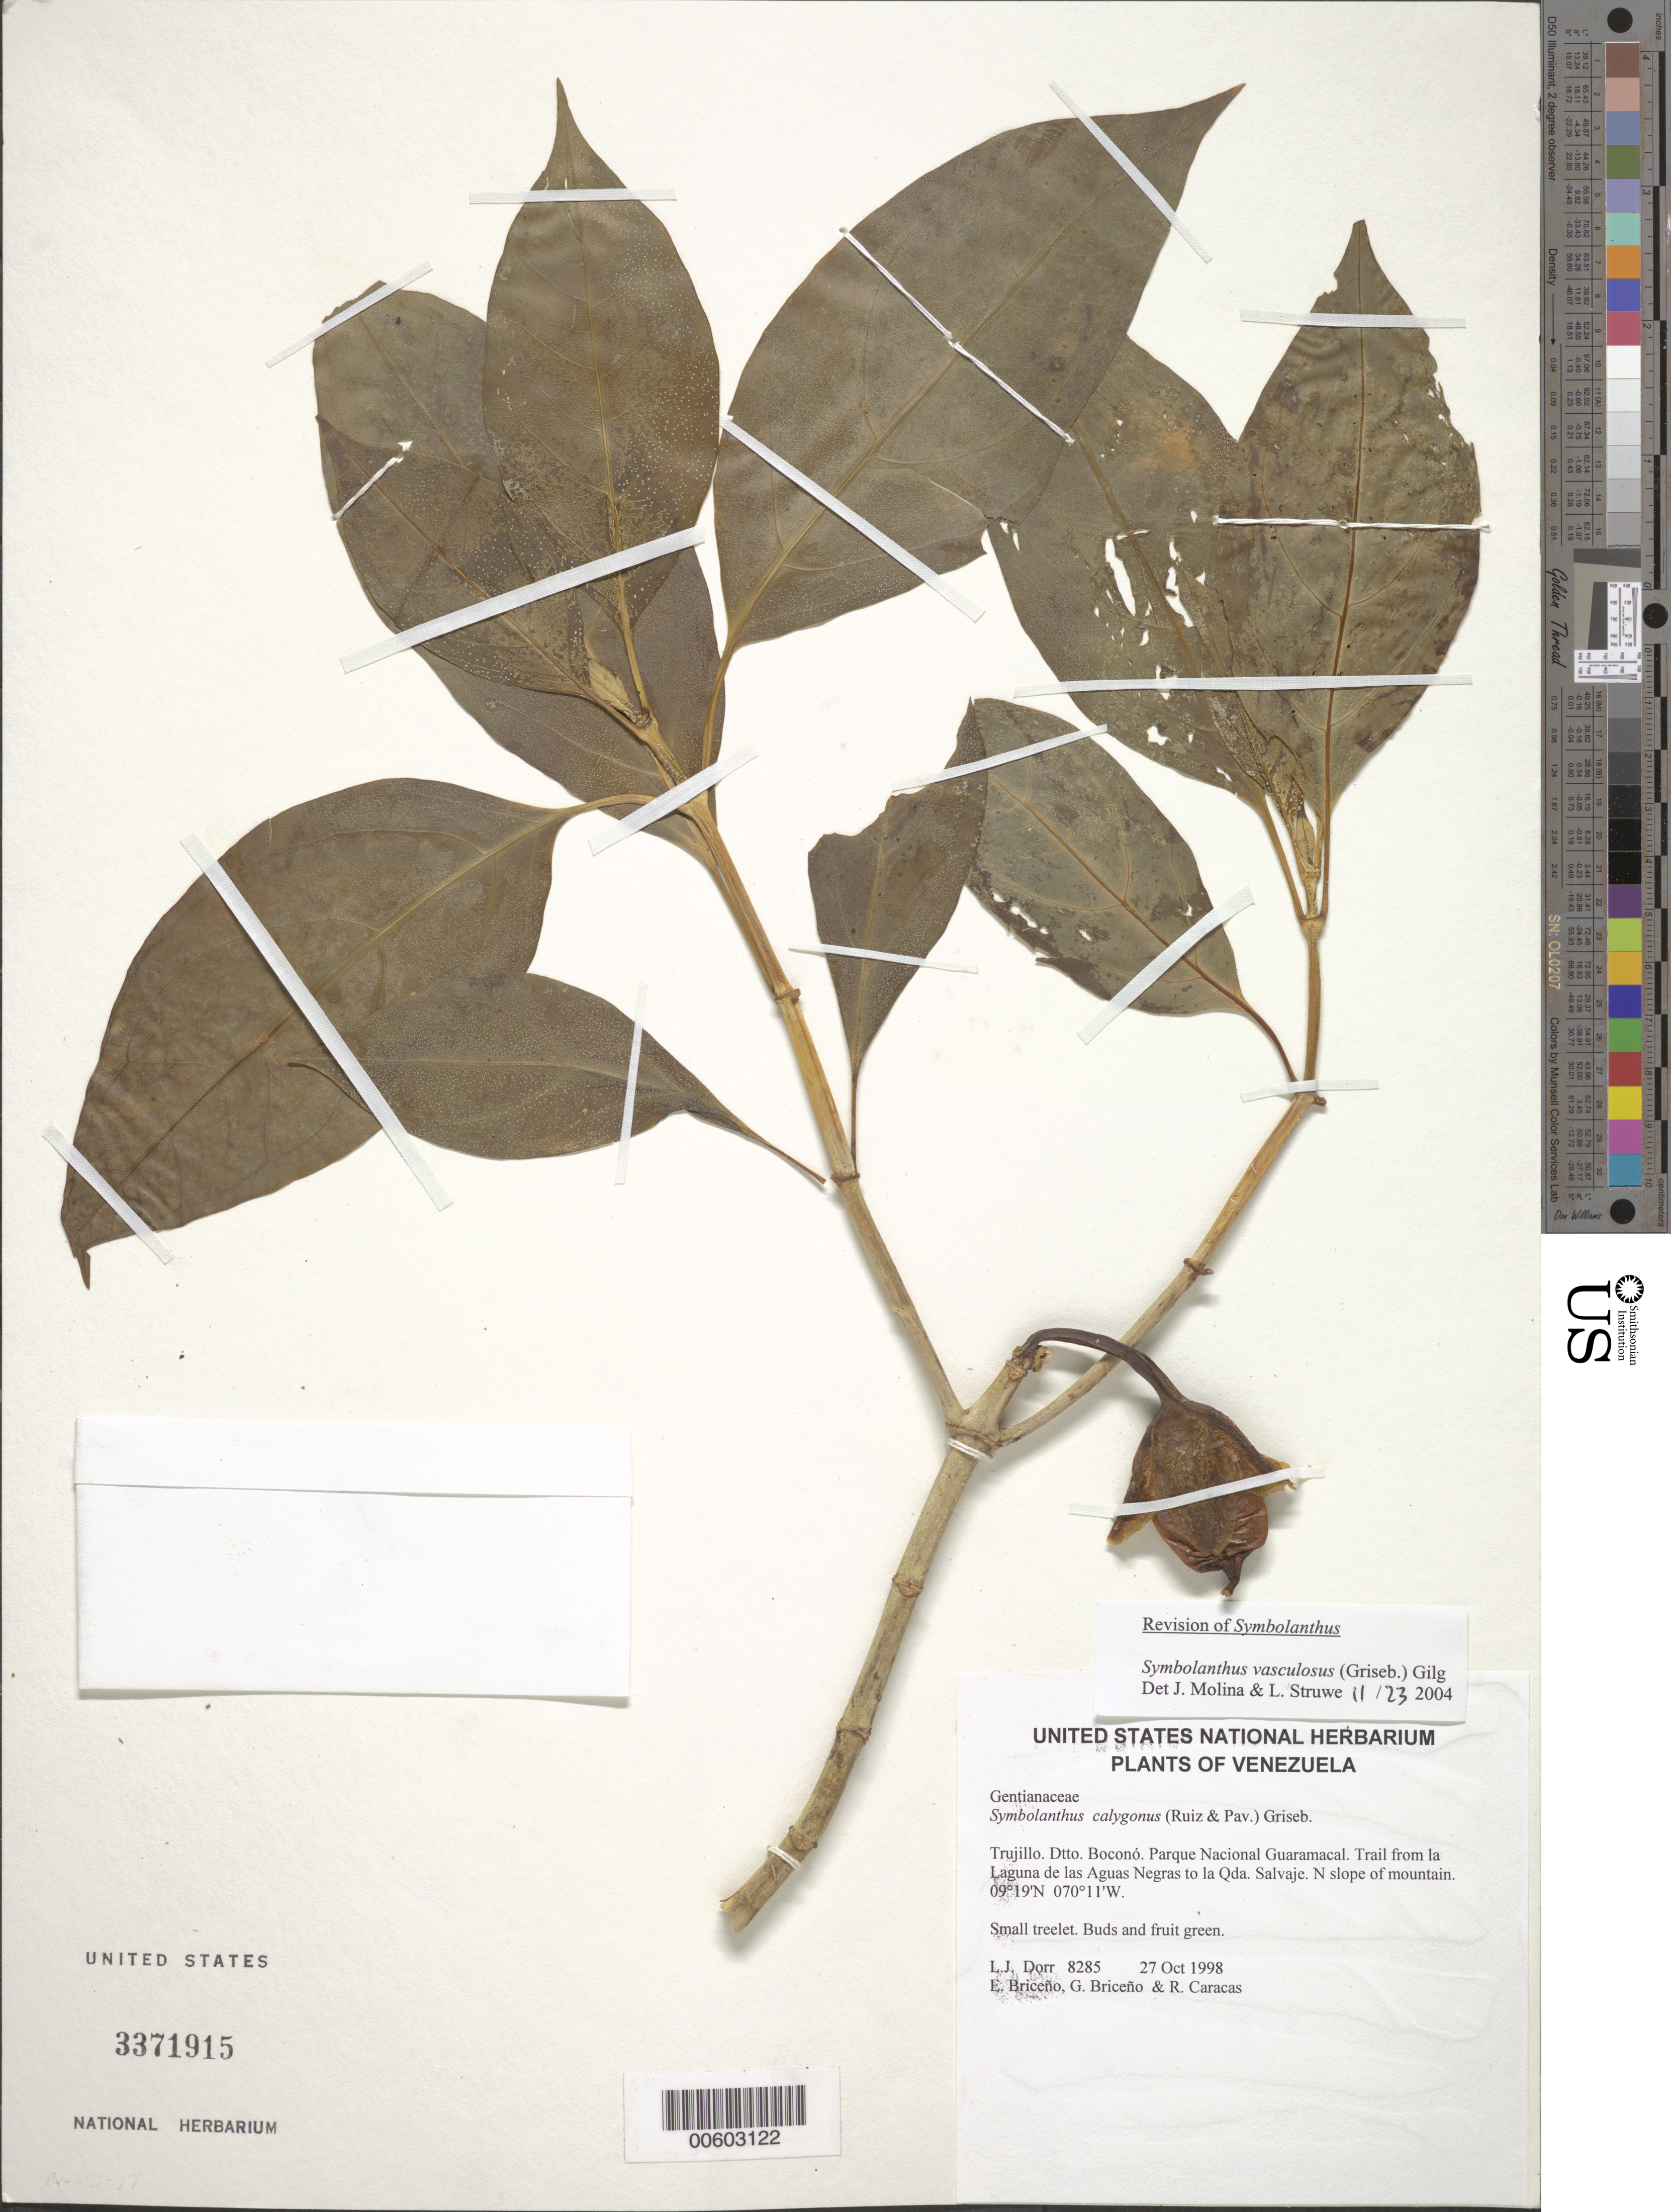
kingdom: Plantae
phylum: Tracheophyta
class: Magnoliopsida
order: Gentianales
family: Gentianaceae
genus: Symbolanthus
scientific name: Symbolanthus vasculosus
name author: (Griseb.) Gilg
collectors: L. J. Dorr, E. Briceño, G. Briceño & R. Caracas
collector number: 8285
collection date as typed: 27 Oct 1998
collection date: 1998-10-27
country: Venezuela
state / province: Trujillo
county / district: Boconó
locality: Parque Nacional Guaramacal. Trail from la Laguna de las Aguas Negras to la Qda. Salvaje. N slope of mountain.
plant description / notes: PORT, US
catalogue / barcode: US 3371915